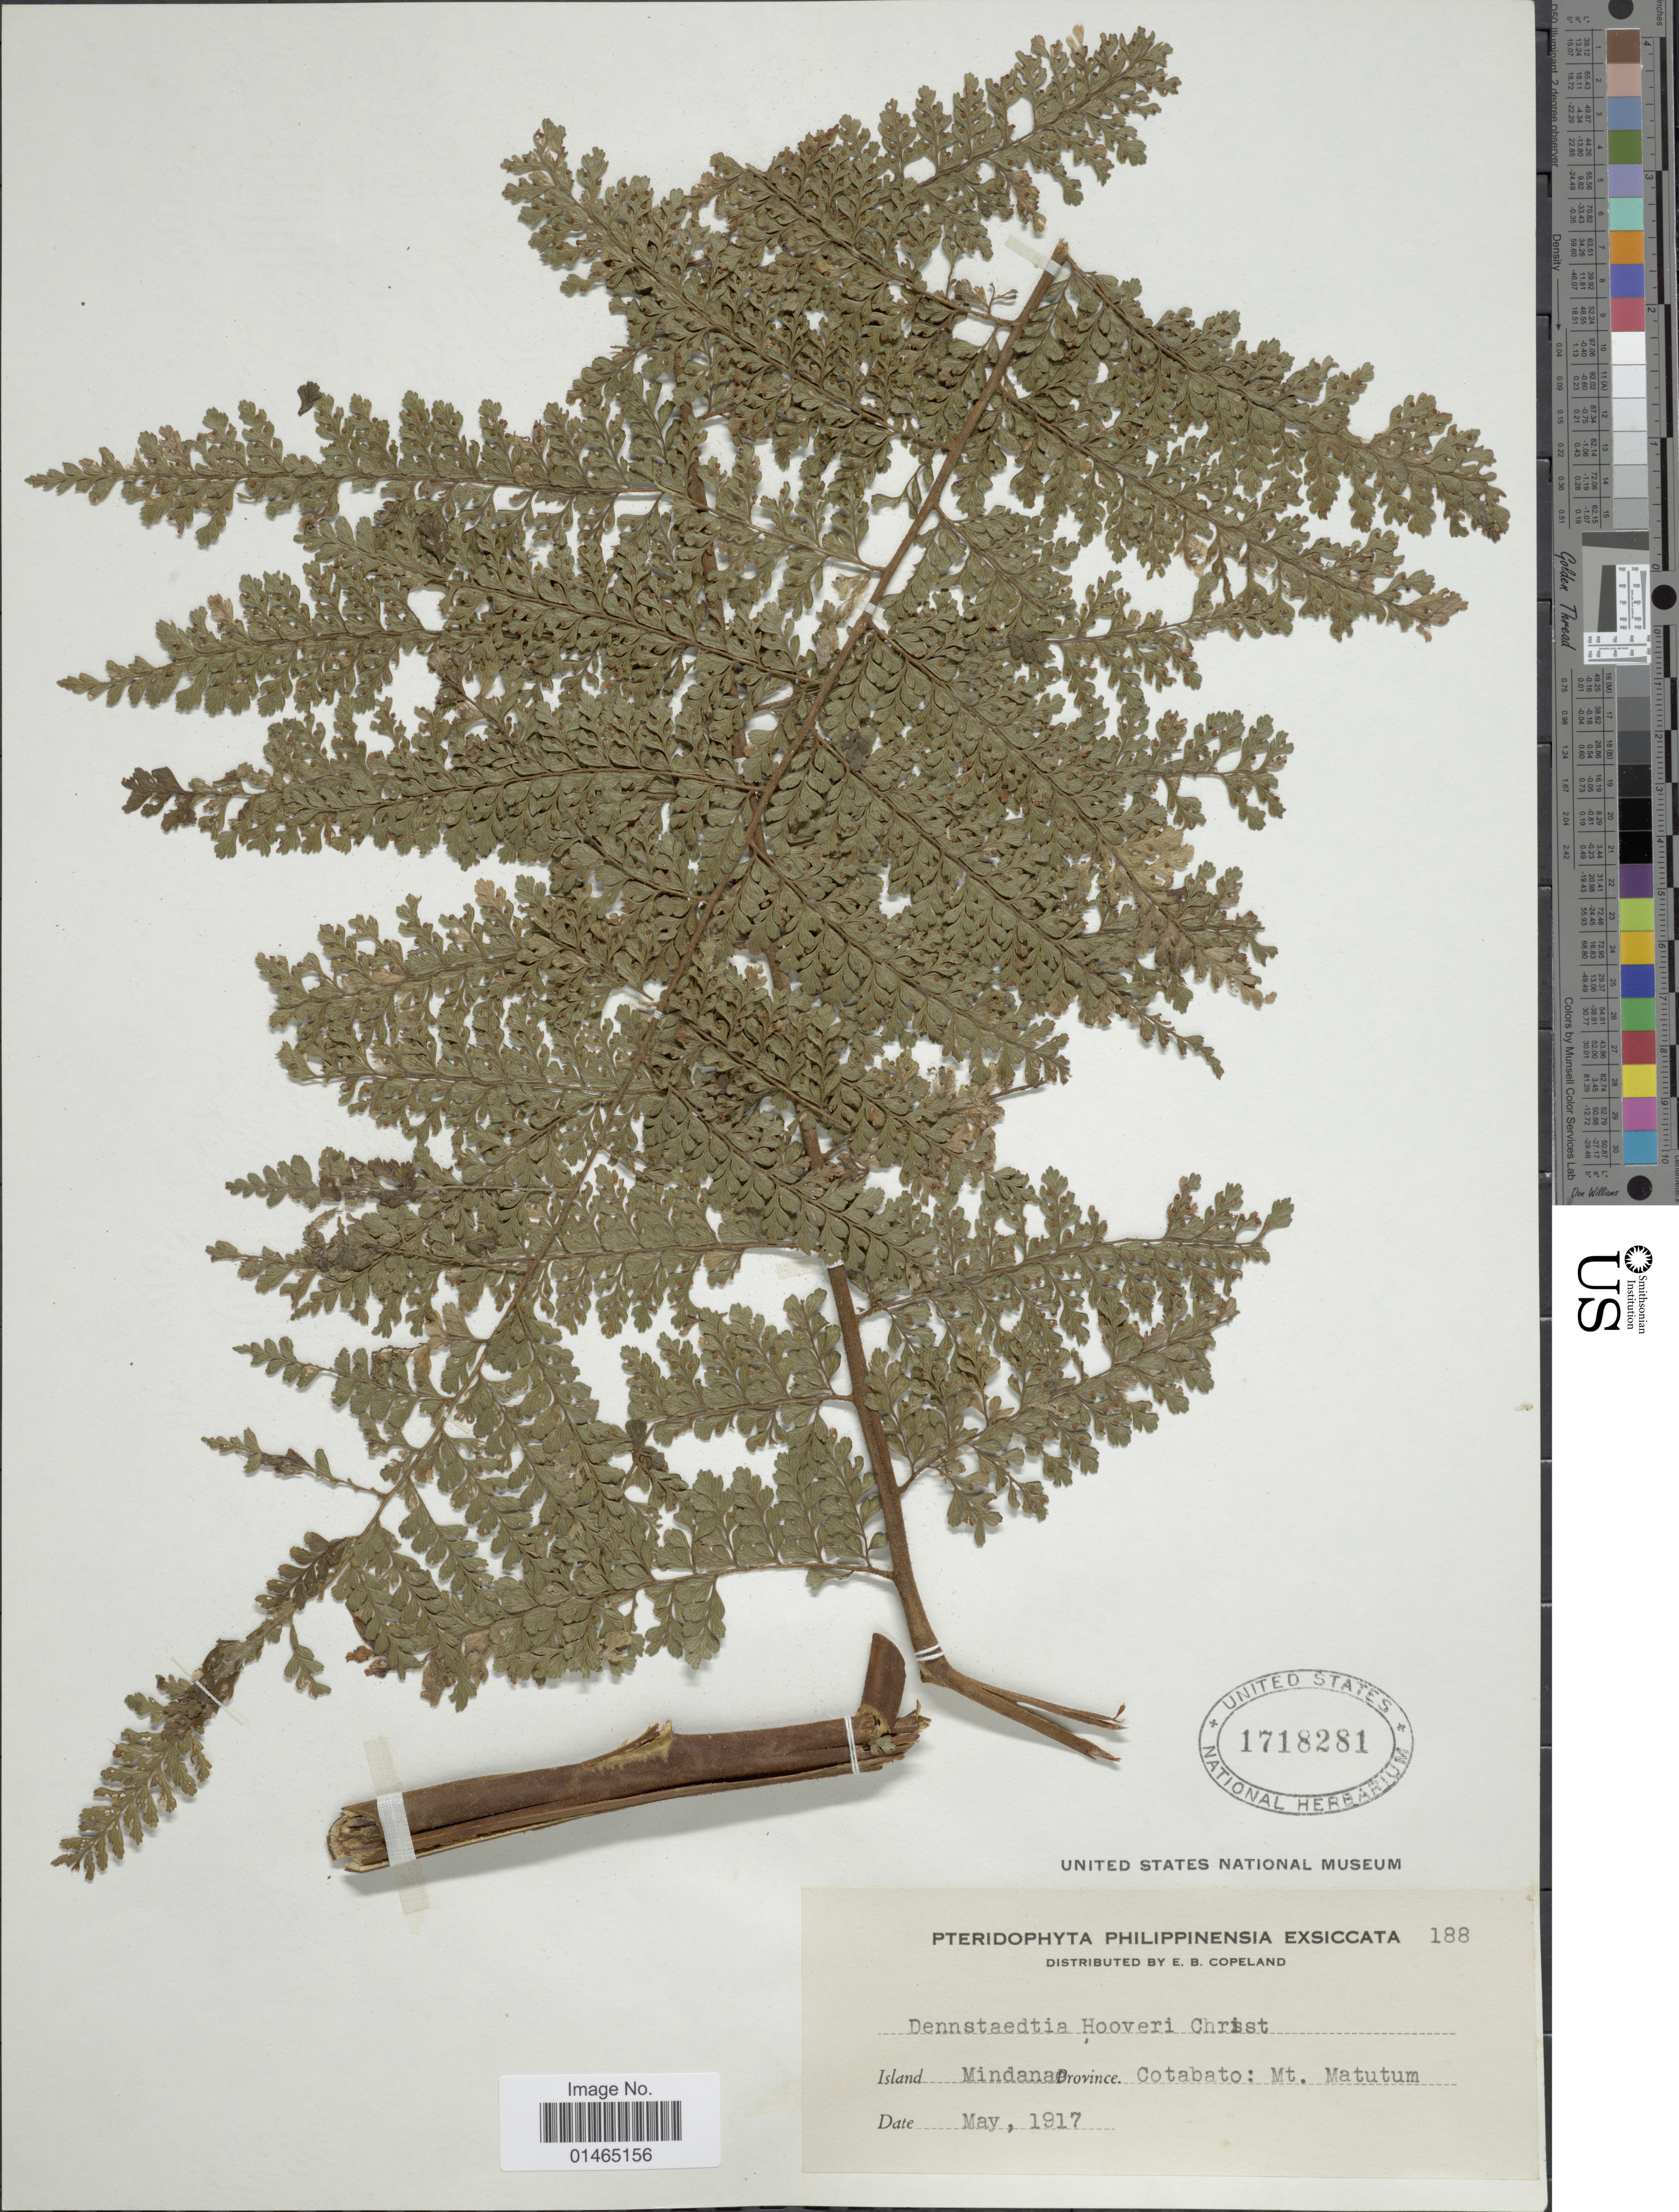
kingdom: Plantae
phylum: Tracheophyta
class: Polypodiopsida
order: Polypodiales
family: Dennstaedtiaceae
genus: Dennstaedtia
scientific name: Dennstaedtia hooveri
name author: Christ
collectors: E. B. Copeland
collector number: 188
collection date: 1917-05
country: Philippines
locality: Island Mindanao. Province Cotabato: Mt. Matutum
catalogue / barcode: US 1718281